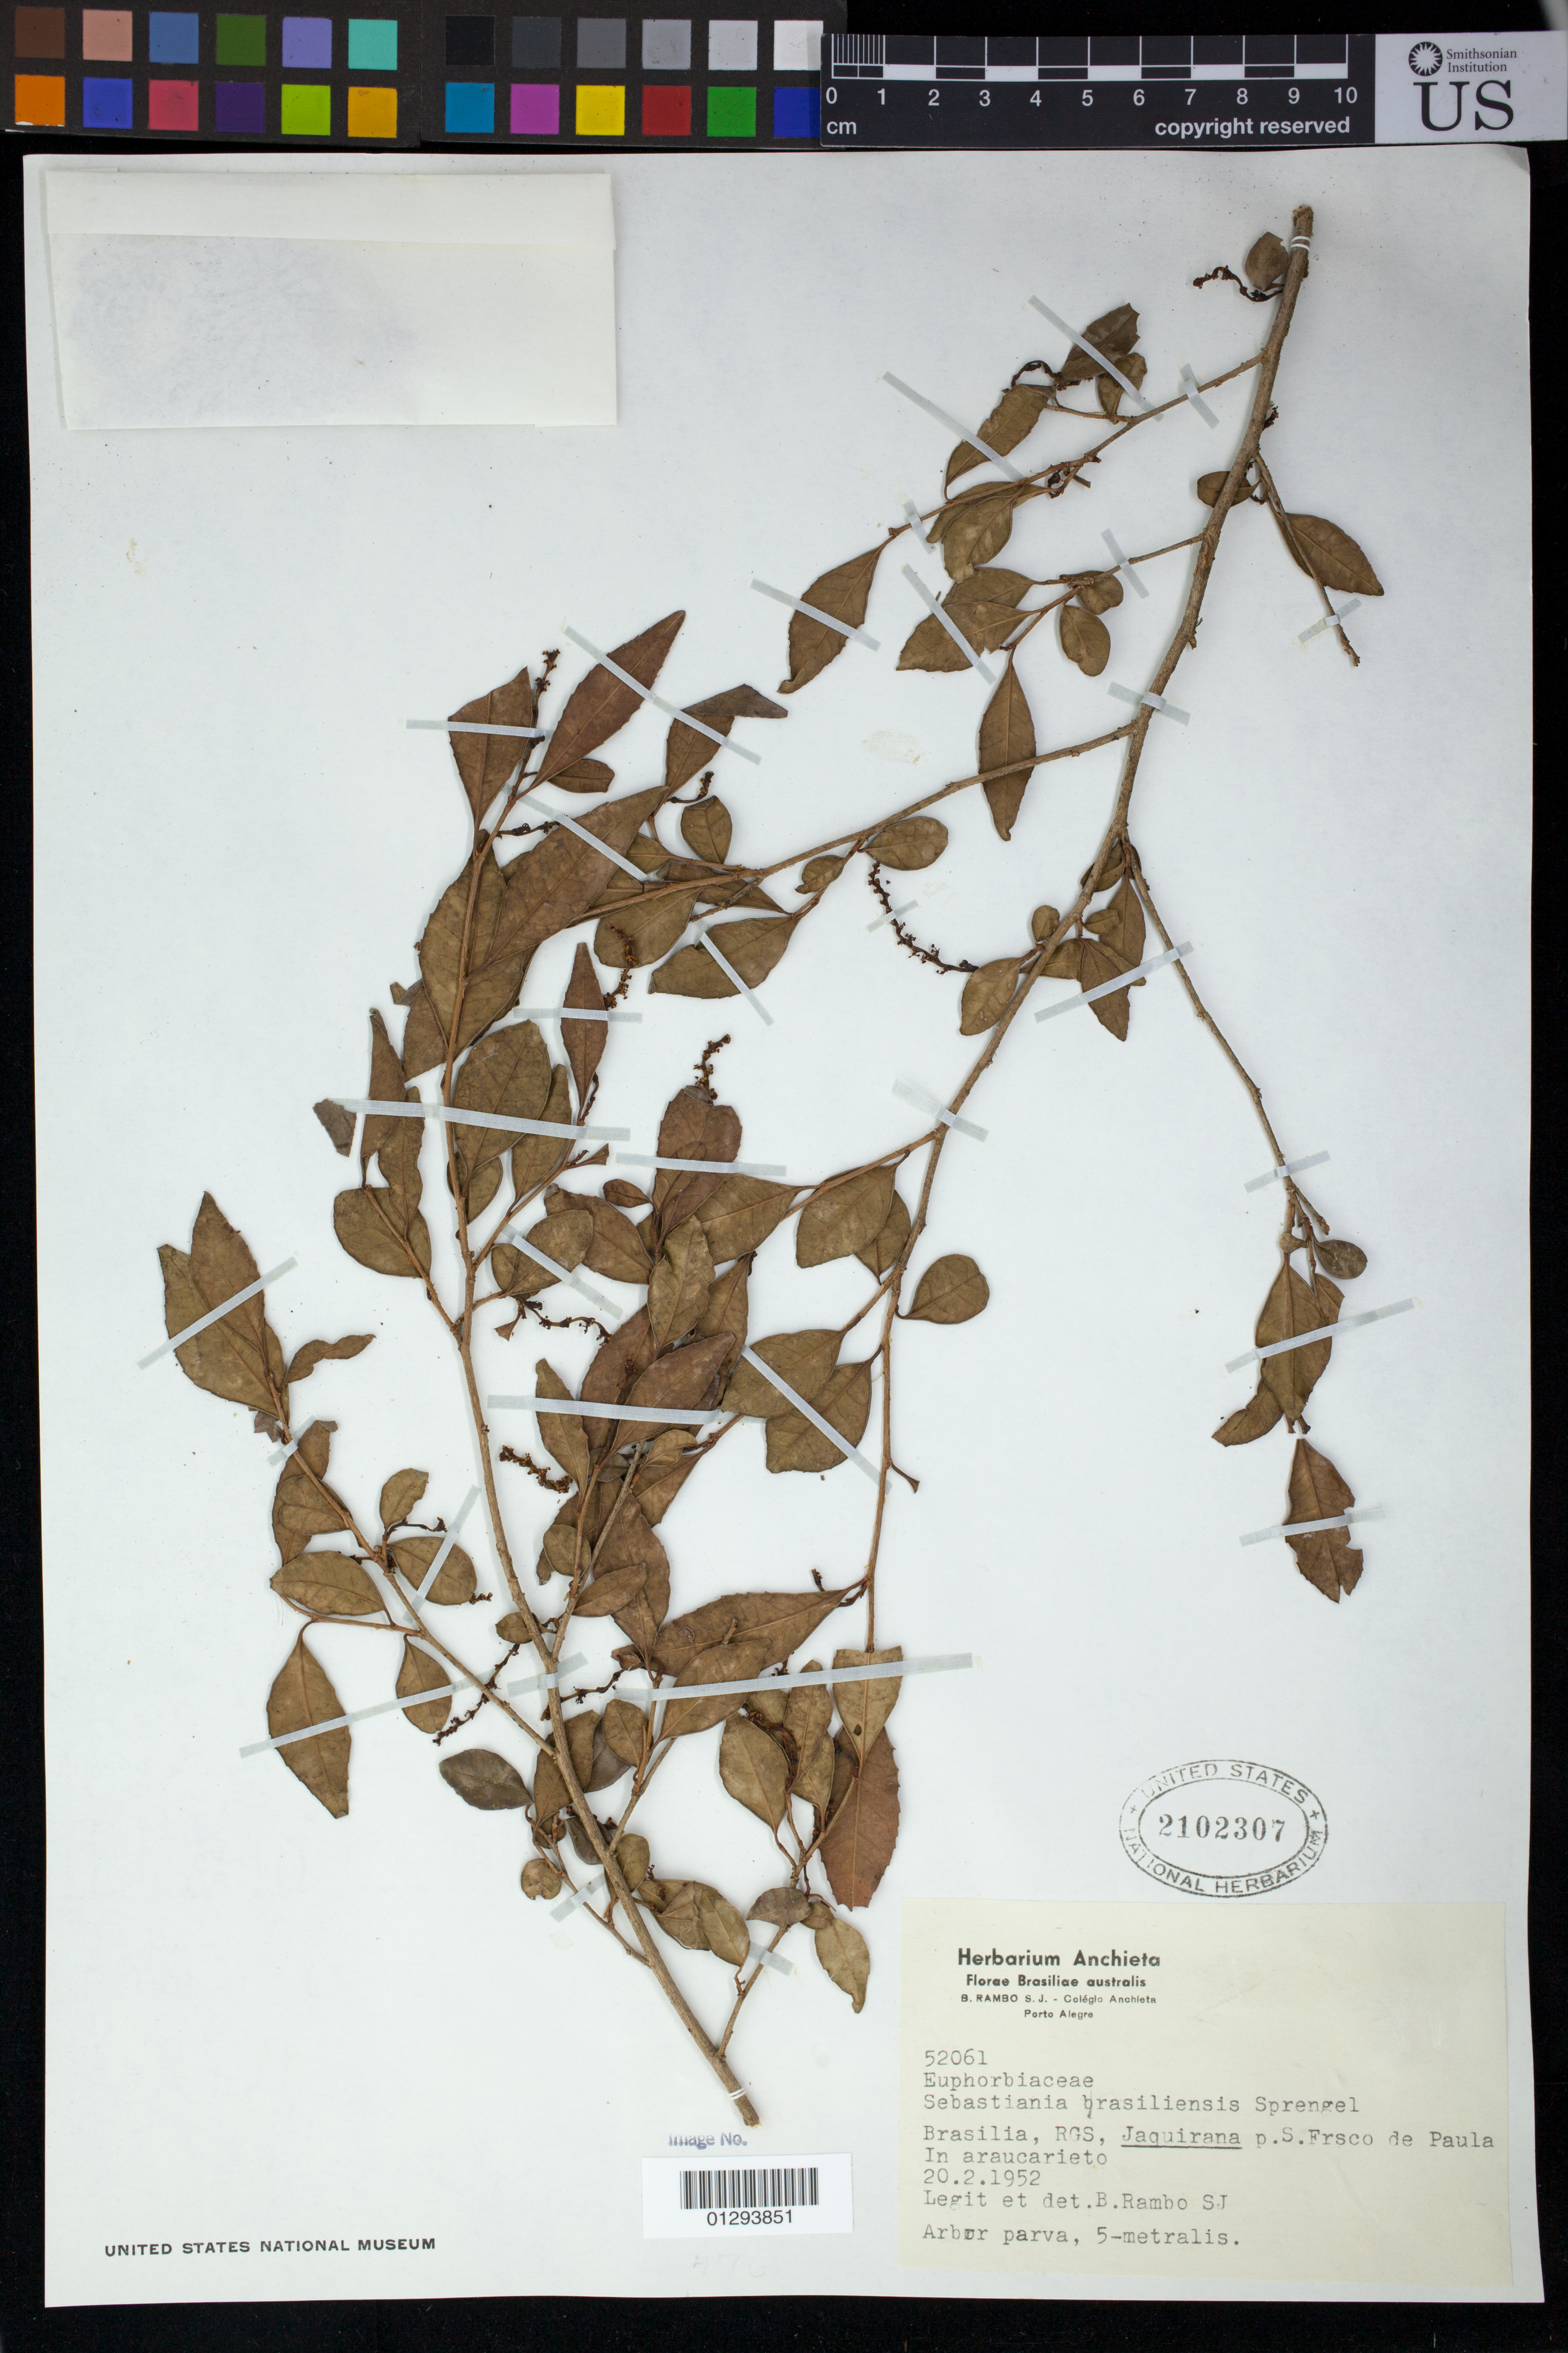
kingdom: Plantae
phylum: Tracheophyta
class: Magnoliopsida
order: Malpighiales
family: Euphorbiaceae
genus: Sebastiania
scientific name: Sebastiania brasiliensis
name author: Spreng.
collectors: B. Rambo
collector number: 52061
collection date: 1952-02-20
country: Brazil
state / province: Rio Grande do Sul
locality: Jaquirana p. S. Frsco de Paula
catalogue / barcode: US 2102307